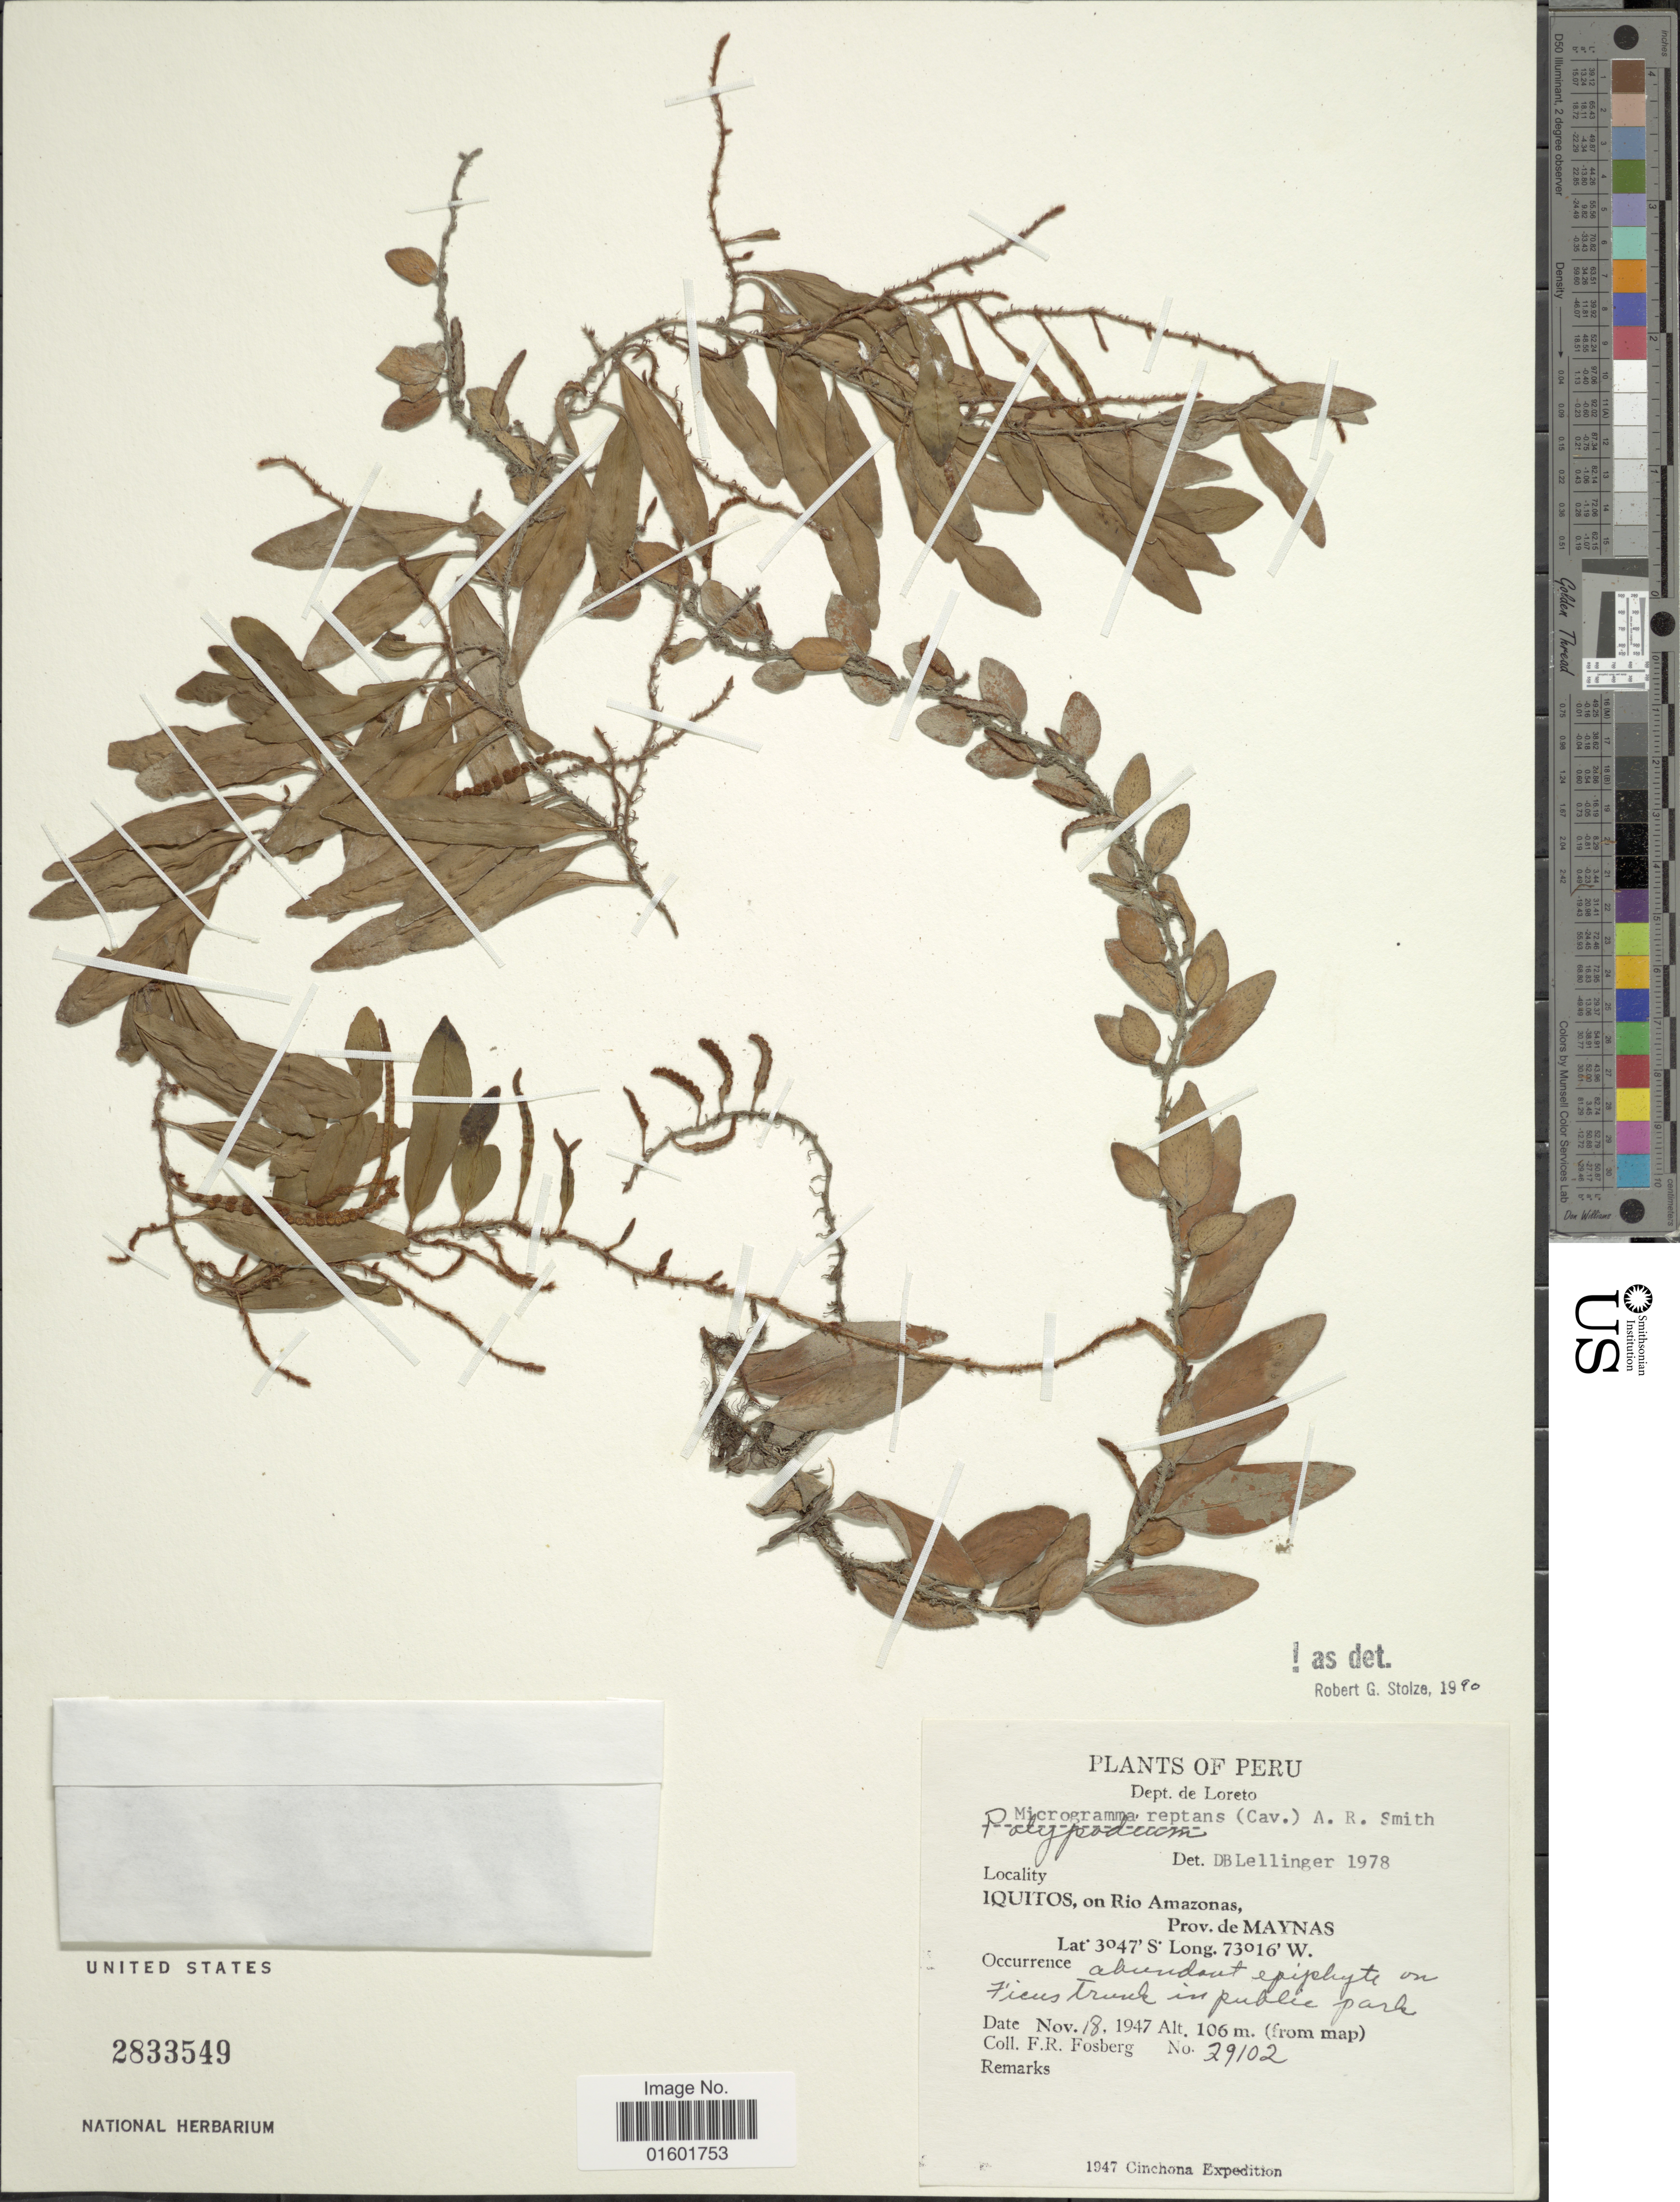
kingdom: Plantae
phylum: Tracheophyta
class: Polypodiopsida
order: Polypodiales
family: Polypodiaceae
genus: Microgramma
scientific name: Microgramma reptans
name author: (Cav.) A.R. Sm.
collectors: F. R. Fosberg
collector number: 29102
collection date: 1947-11-18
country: Peru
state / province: Loreto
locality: Iquitos, on Rio Amazonas, Prov. de Maynas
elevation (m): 106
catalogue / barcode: US 2833549